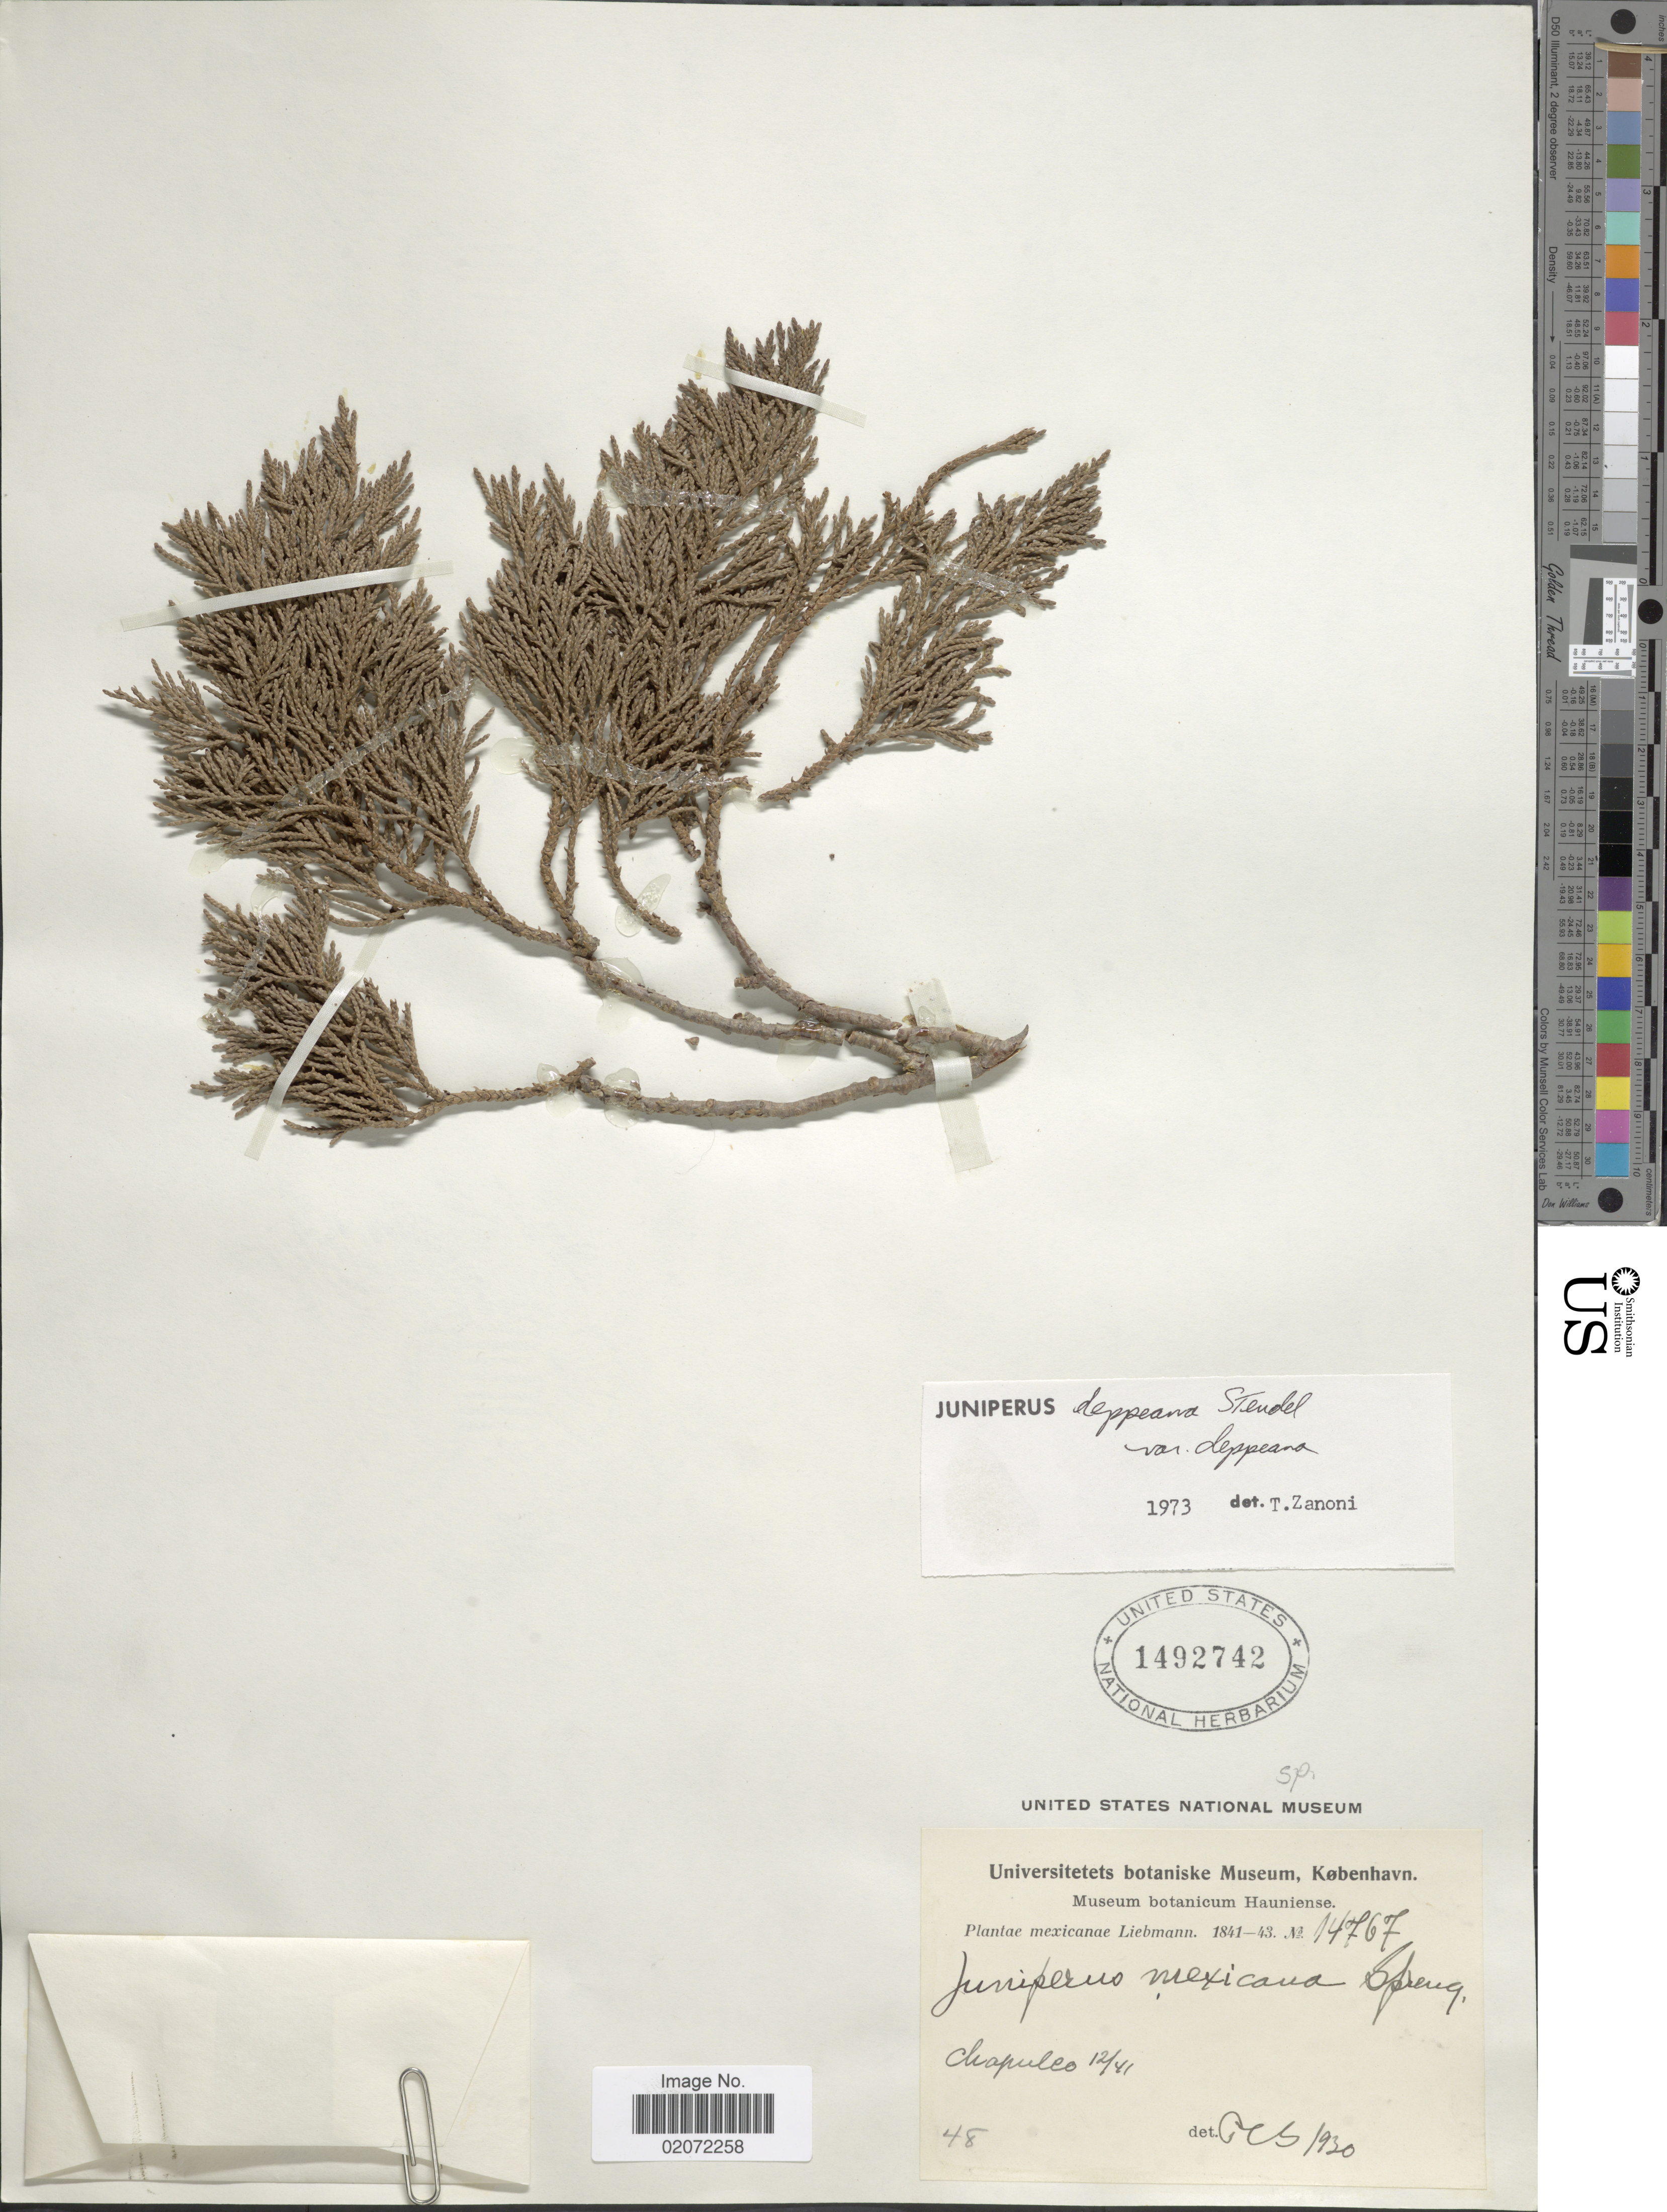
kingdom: Plantae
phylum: Tracheophyta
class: Pinopsida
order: Pinales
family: Cupressaceae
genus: Juniperus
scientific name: Juniperus deppeana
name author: Steud.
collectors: Liebmann, --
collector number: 14767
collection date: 1841-12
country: Mexico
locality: Chapulco.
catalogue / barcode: US 1492742